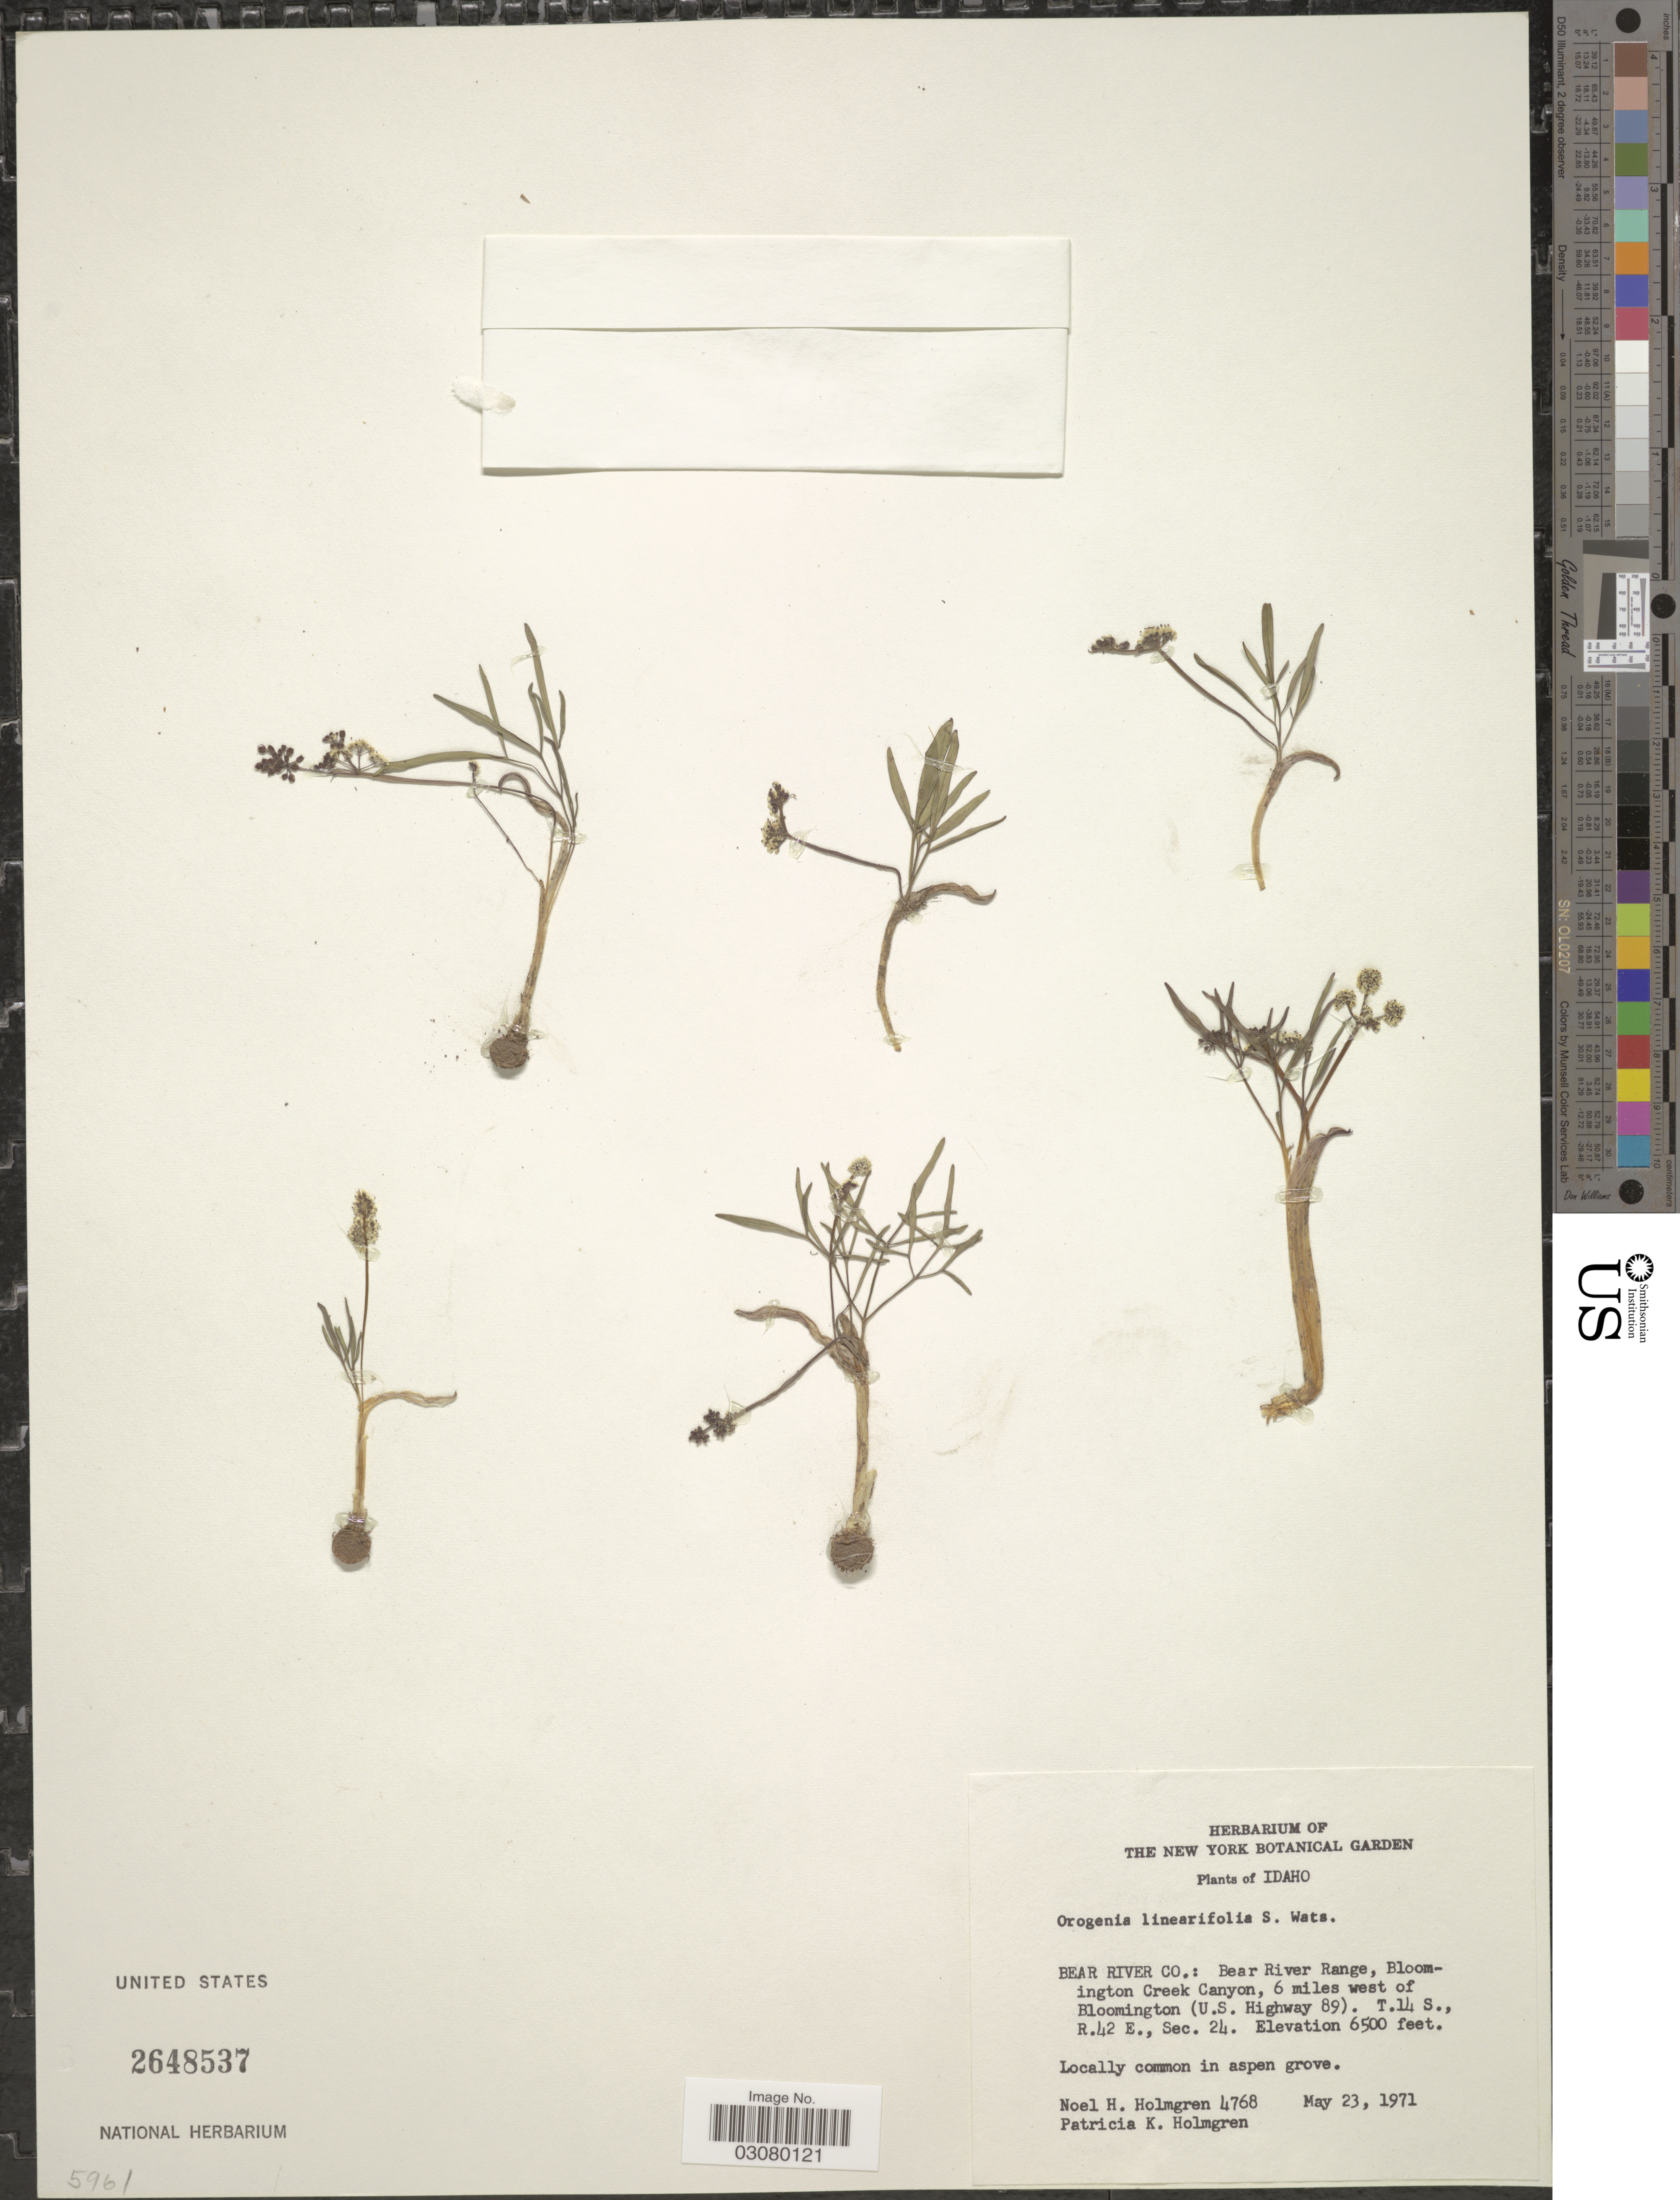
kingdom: Plantae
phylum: Tracheophyta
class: Magnoliopsida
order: Apiales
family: Apiaceae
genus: Orogenia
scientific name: Orogenia linearifolia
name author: S. Watson in C. King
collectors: N. H. Holmgren & P. K. Holmgren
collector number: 4768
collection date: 1971-05-23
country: United States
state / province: Idaho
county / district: Bear Lake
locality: Bear River Co[?].: Bear River Range, Bloomington Creek Canyon, 6 miles west of Bloomington (U.S. Highway 89), T. 14 S., R.42 E., Sec. 24.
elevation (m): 1981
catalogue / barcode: US 2648537